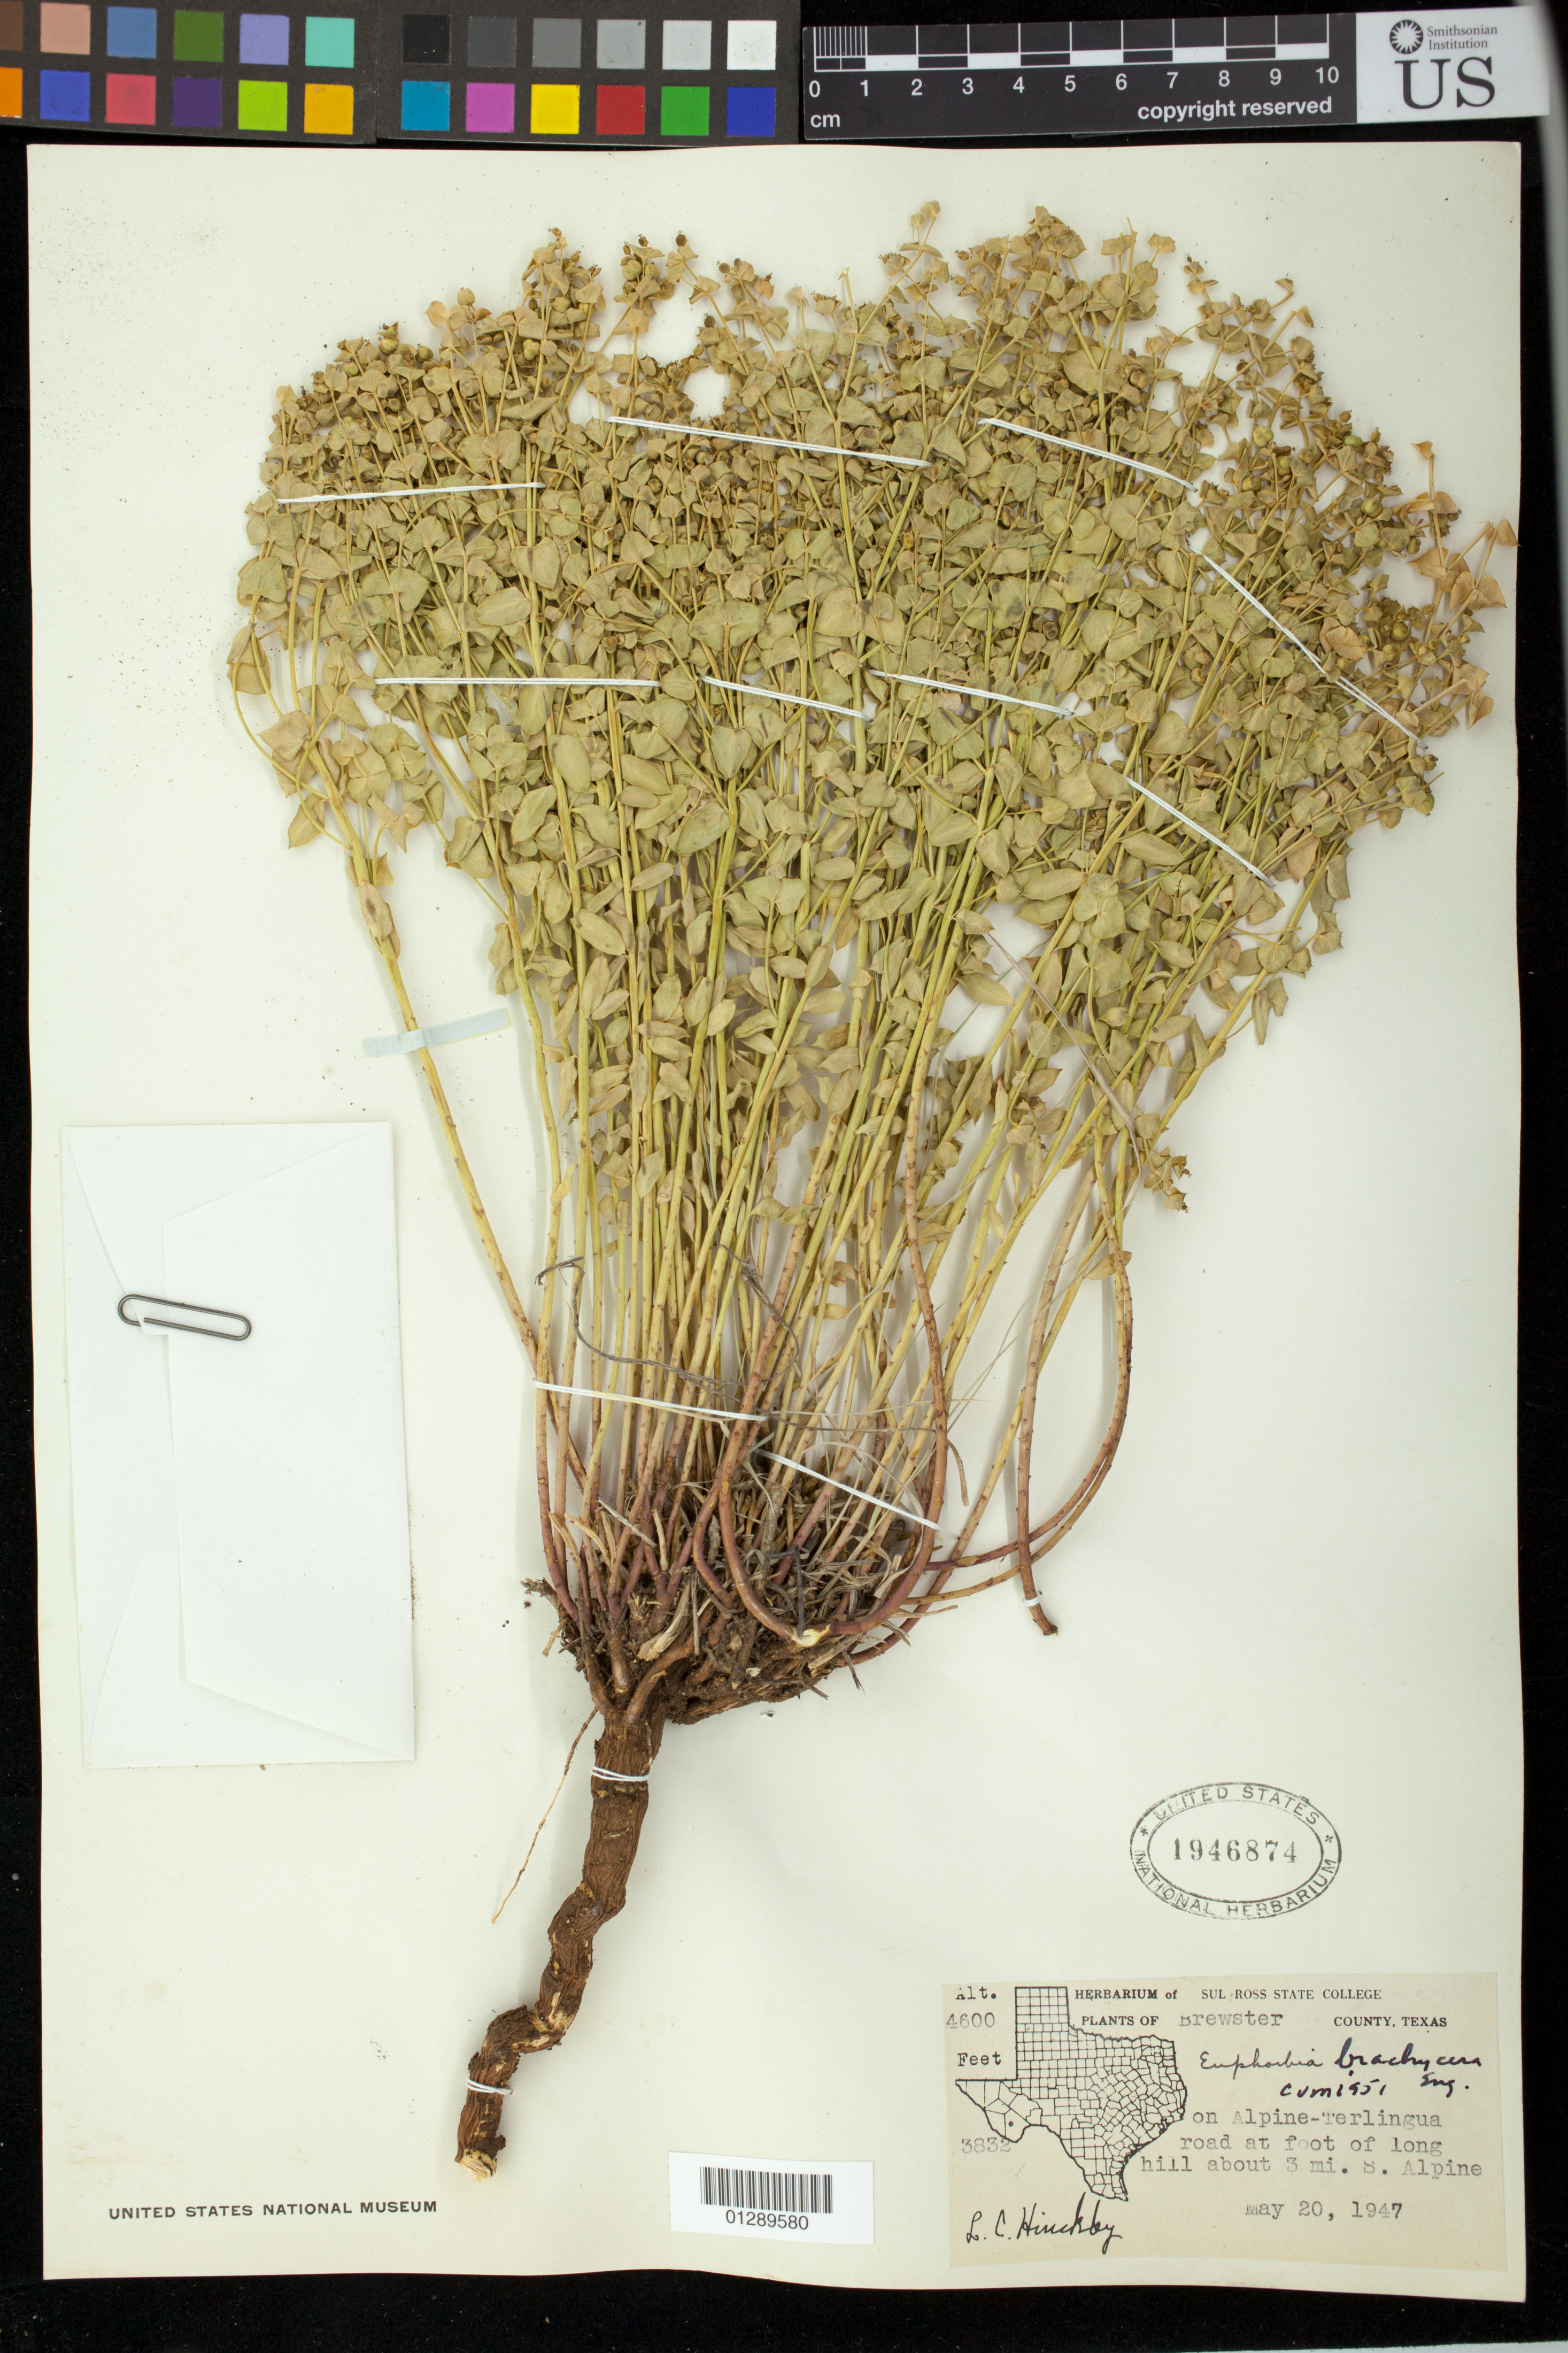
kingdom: Plantae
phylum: Tracheophyta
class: Magnoliopsida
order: Malpighiales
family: Euphorbiaceae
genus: Euphorbia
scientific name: Euphorbia brachycera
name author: Engelm. in Emory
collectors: J. Hinckley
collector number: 3832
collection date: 1947-05-20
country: United States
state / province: Texas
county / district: Brewster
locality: On Alpine-Terlingua road at foot of long hill about 3 mi. S. Alpine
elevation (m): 1402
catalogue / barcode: US 1946874